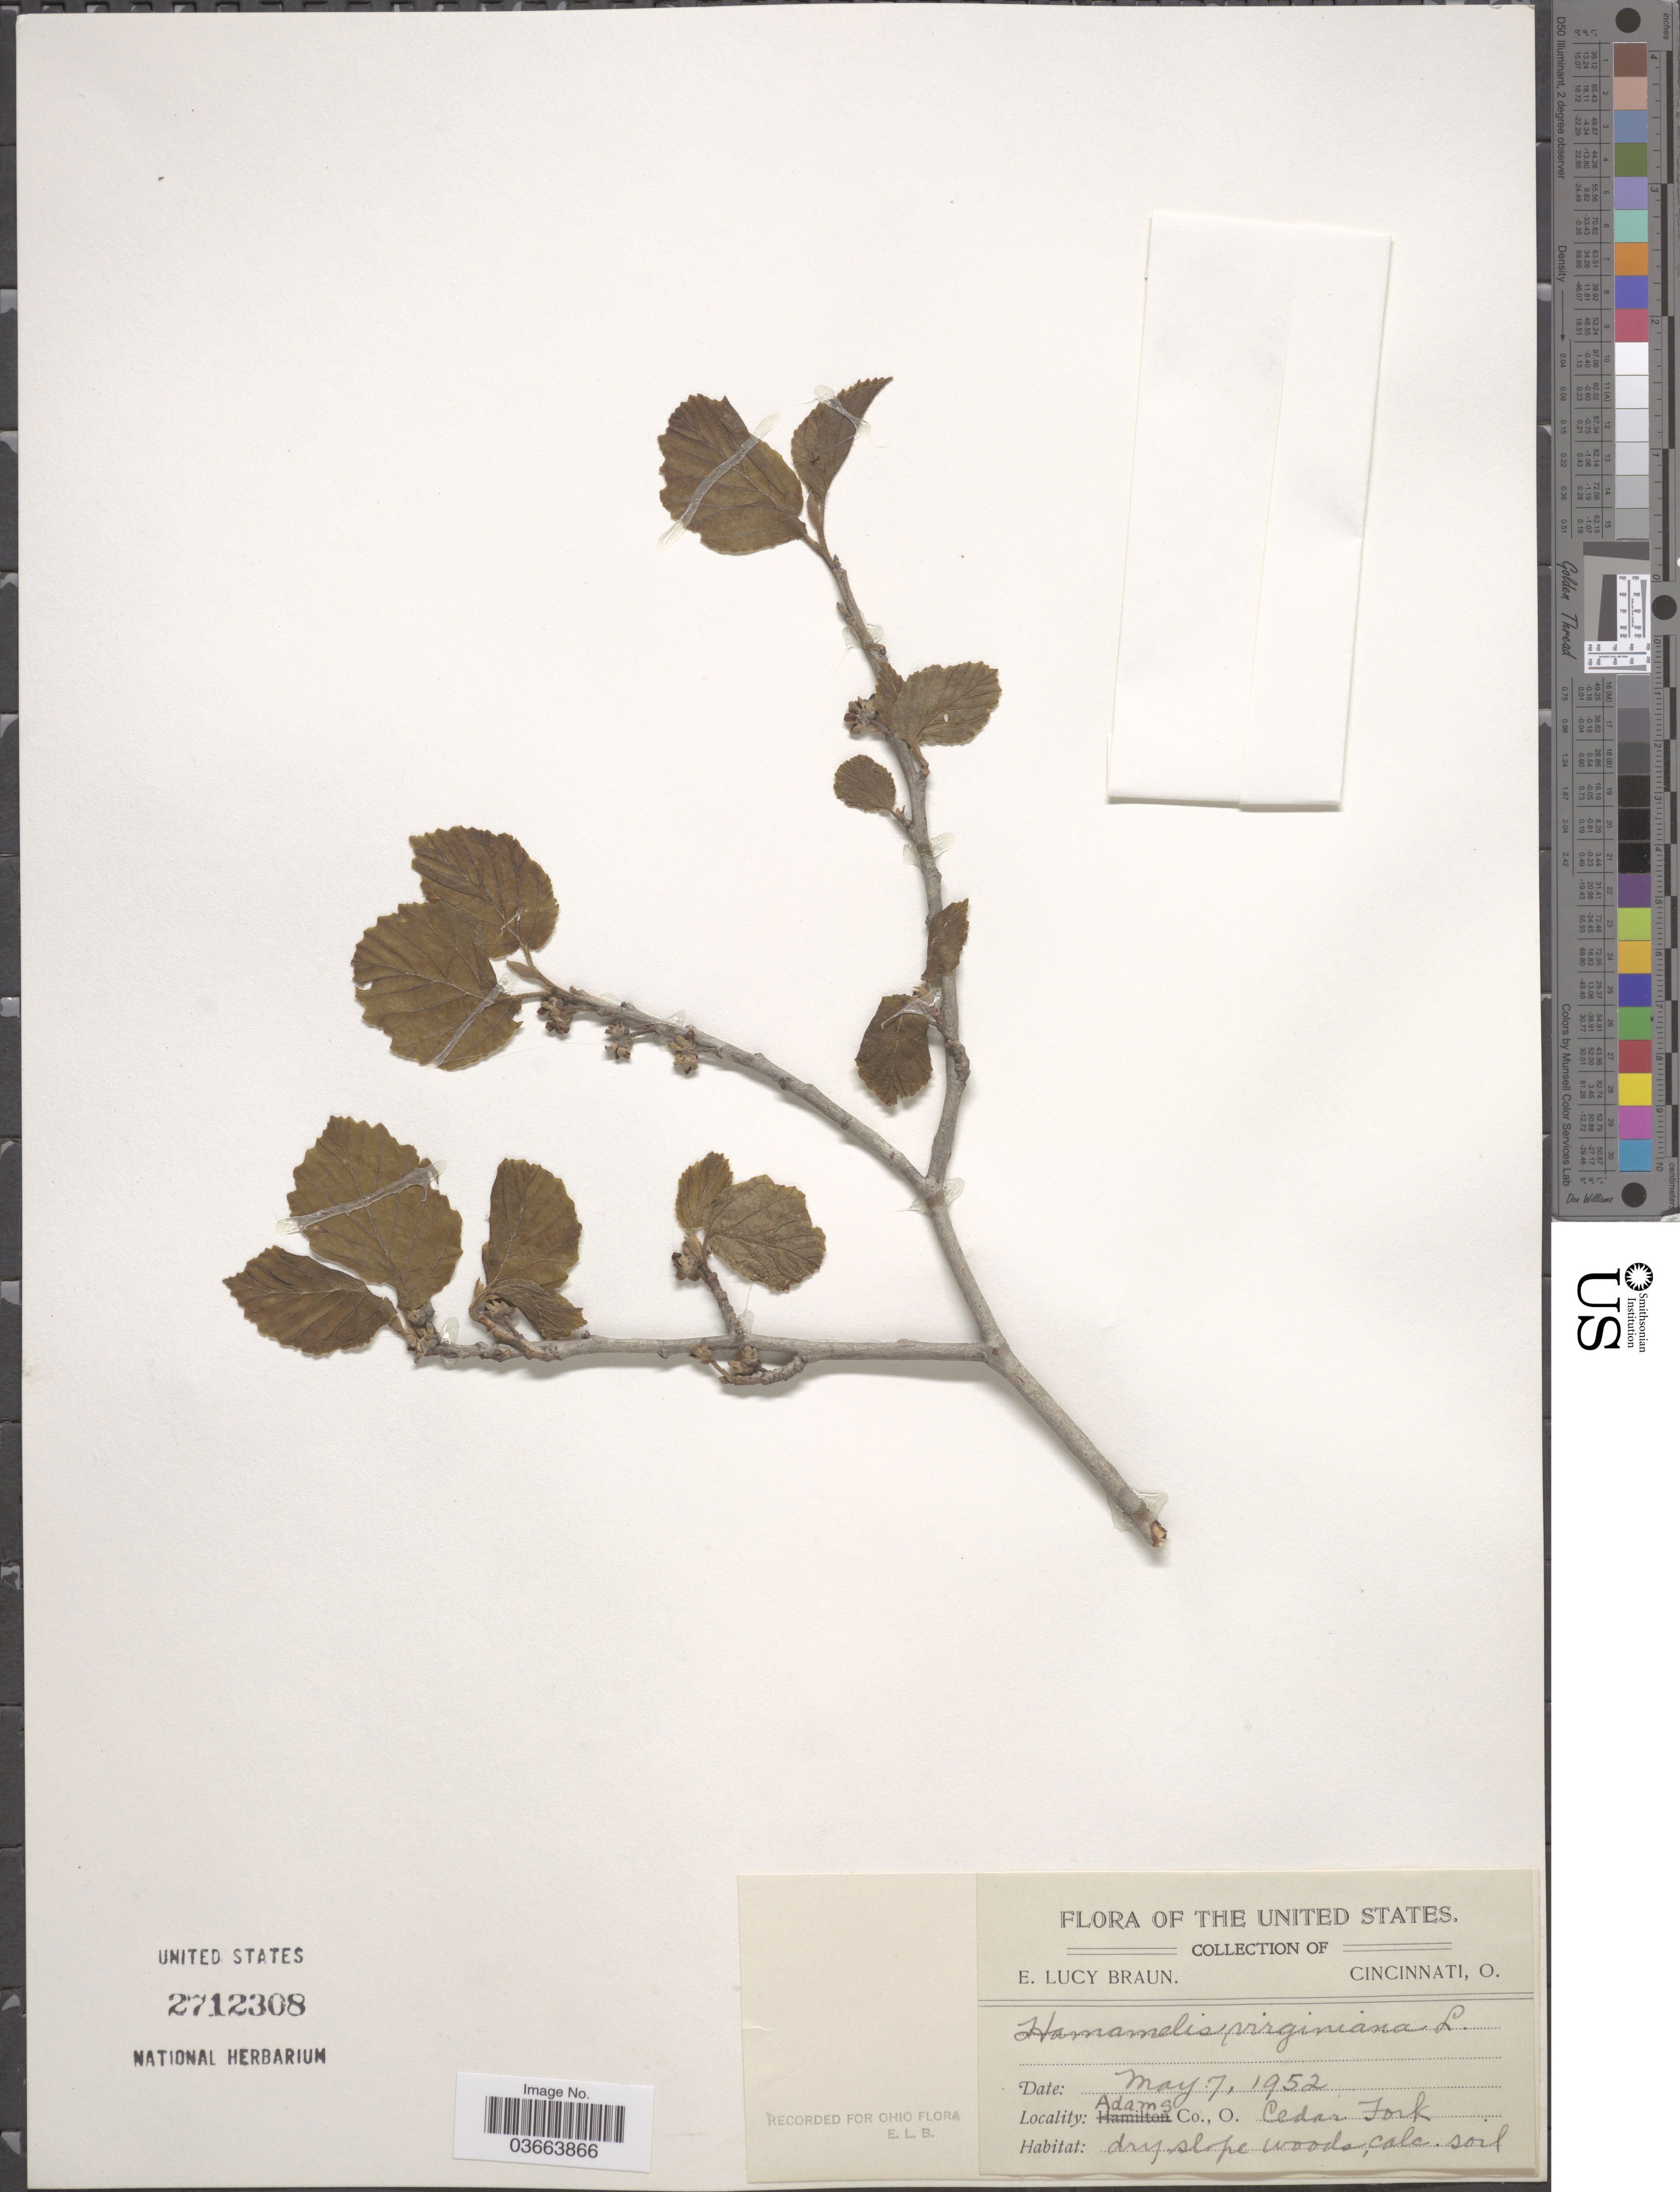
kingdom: Plantae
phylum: Tracheophyta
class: Magnoliopsida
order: Saxifragales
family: Hamamelidaceae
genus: Hamamelis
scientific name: Hamamelis virginiana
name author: L.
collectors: E. L. Braun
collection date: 1952-05-07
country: United States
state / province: Ohio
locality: Adams Co. Cedar Fork.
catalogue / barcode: US 2712308